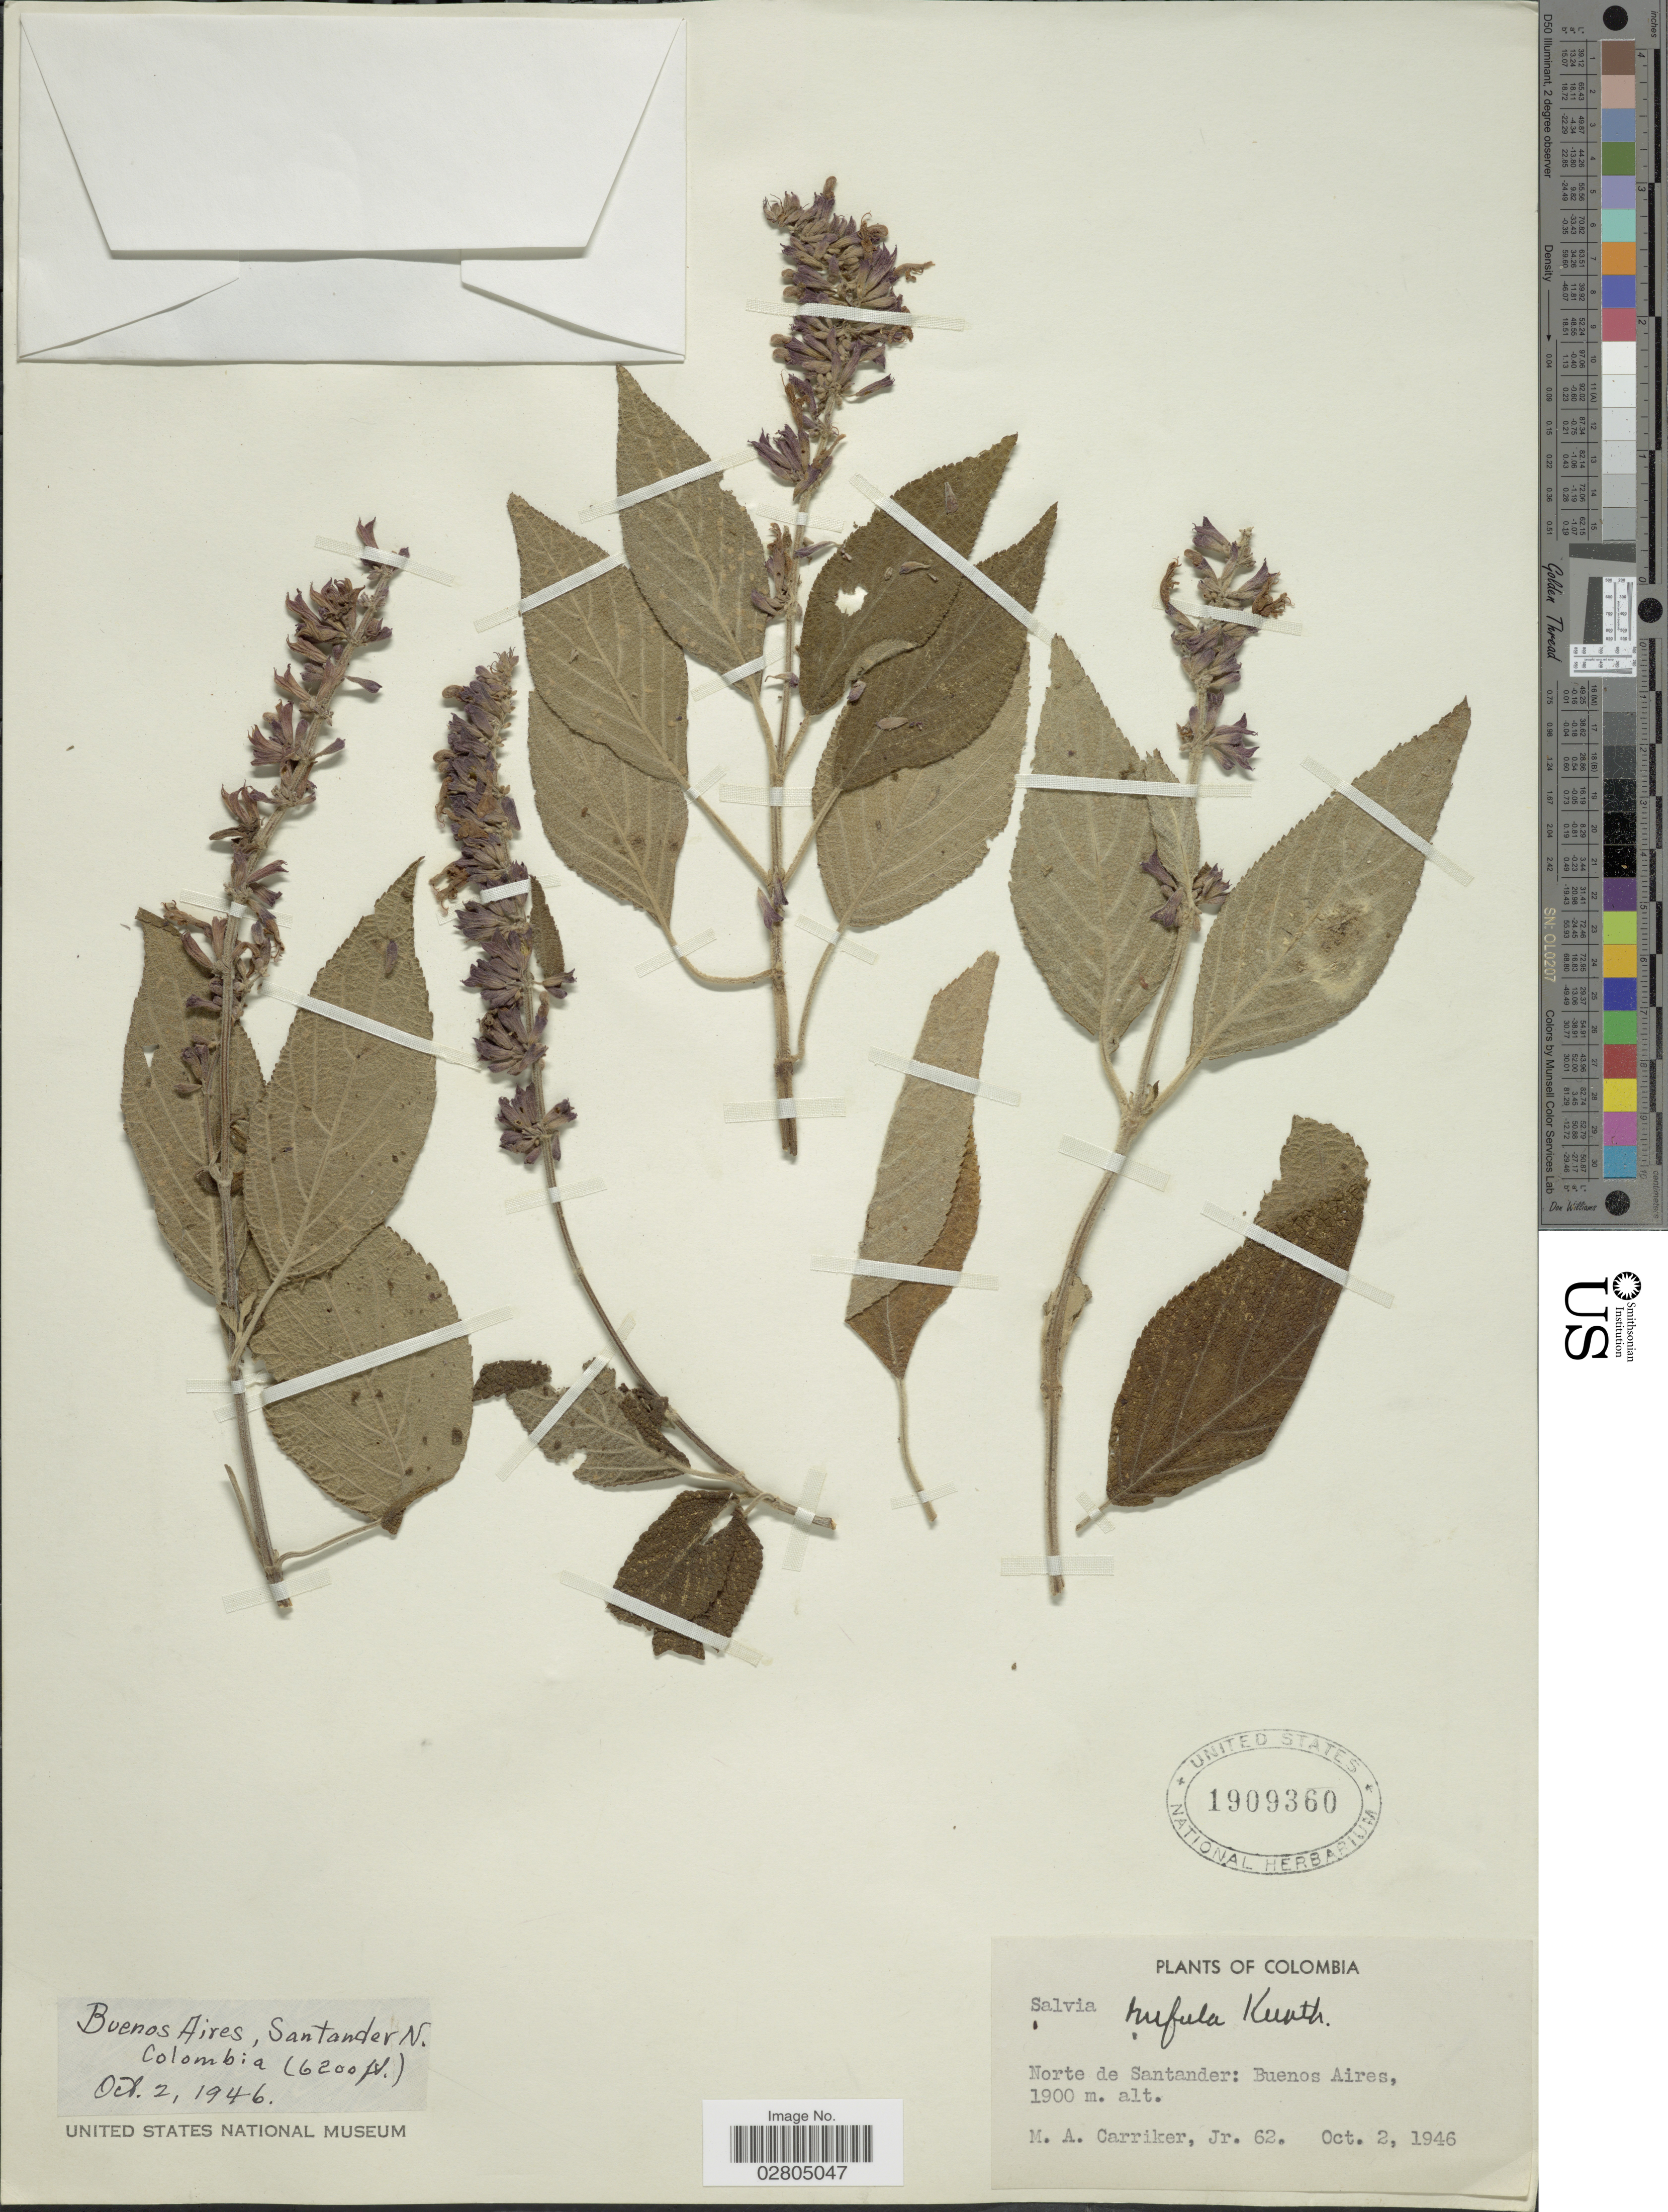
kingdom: Plantae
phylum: Tracheophyta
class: Magnoliopsida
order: Lamiales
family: Lamiaceae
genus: Salvia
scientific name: Salvia rufula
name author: Kunth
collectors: M. A. Carriker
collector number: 62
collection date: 1946-10-02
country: Colombia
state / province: Norte de Santander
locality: Buenos Aires.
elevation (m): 1900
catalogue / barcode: US 1909360